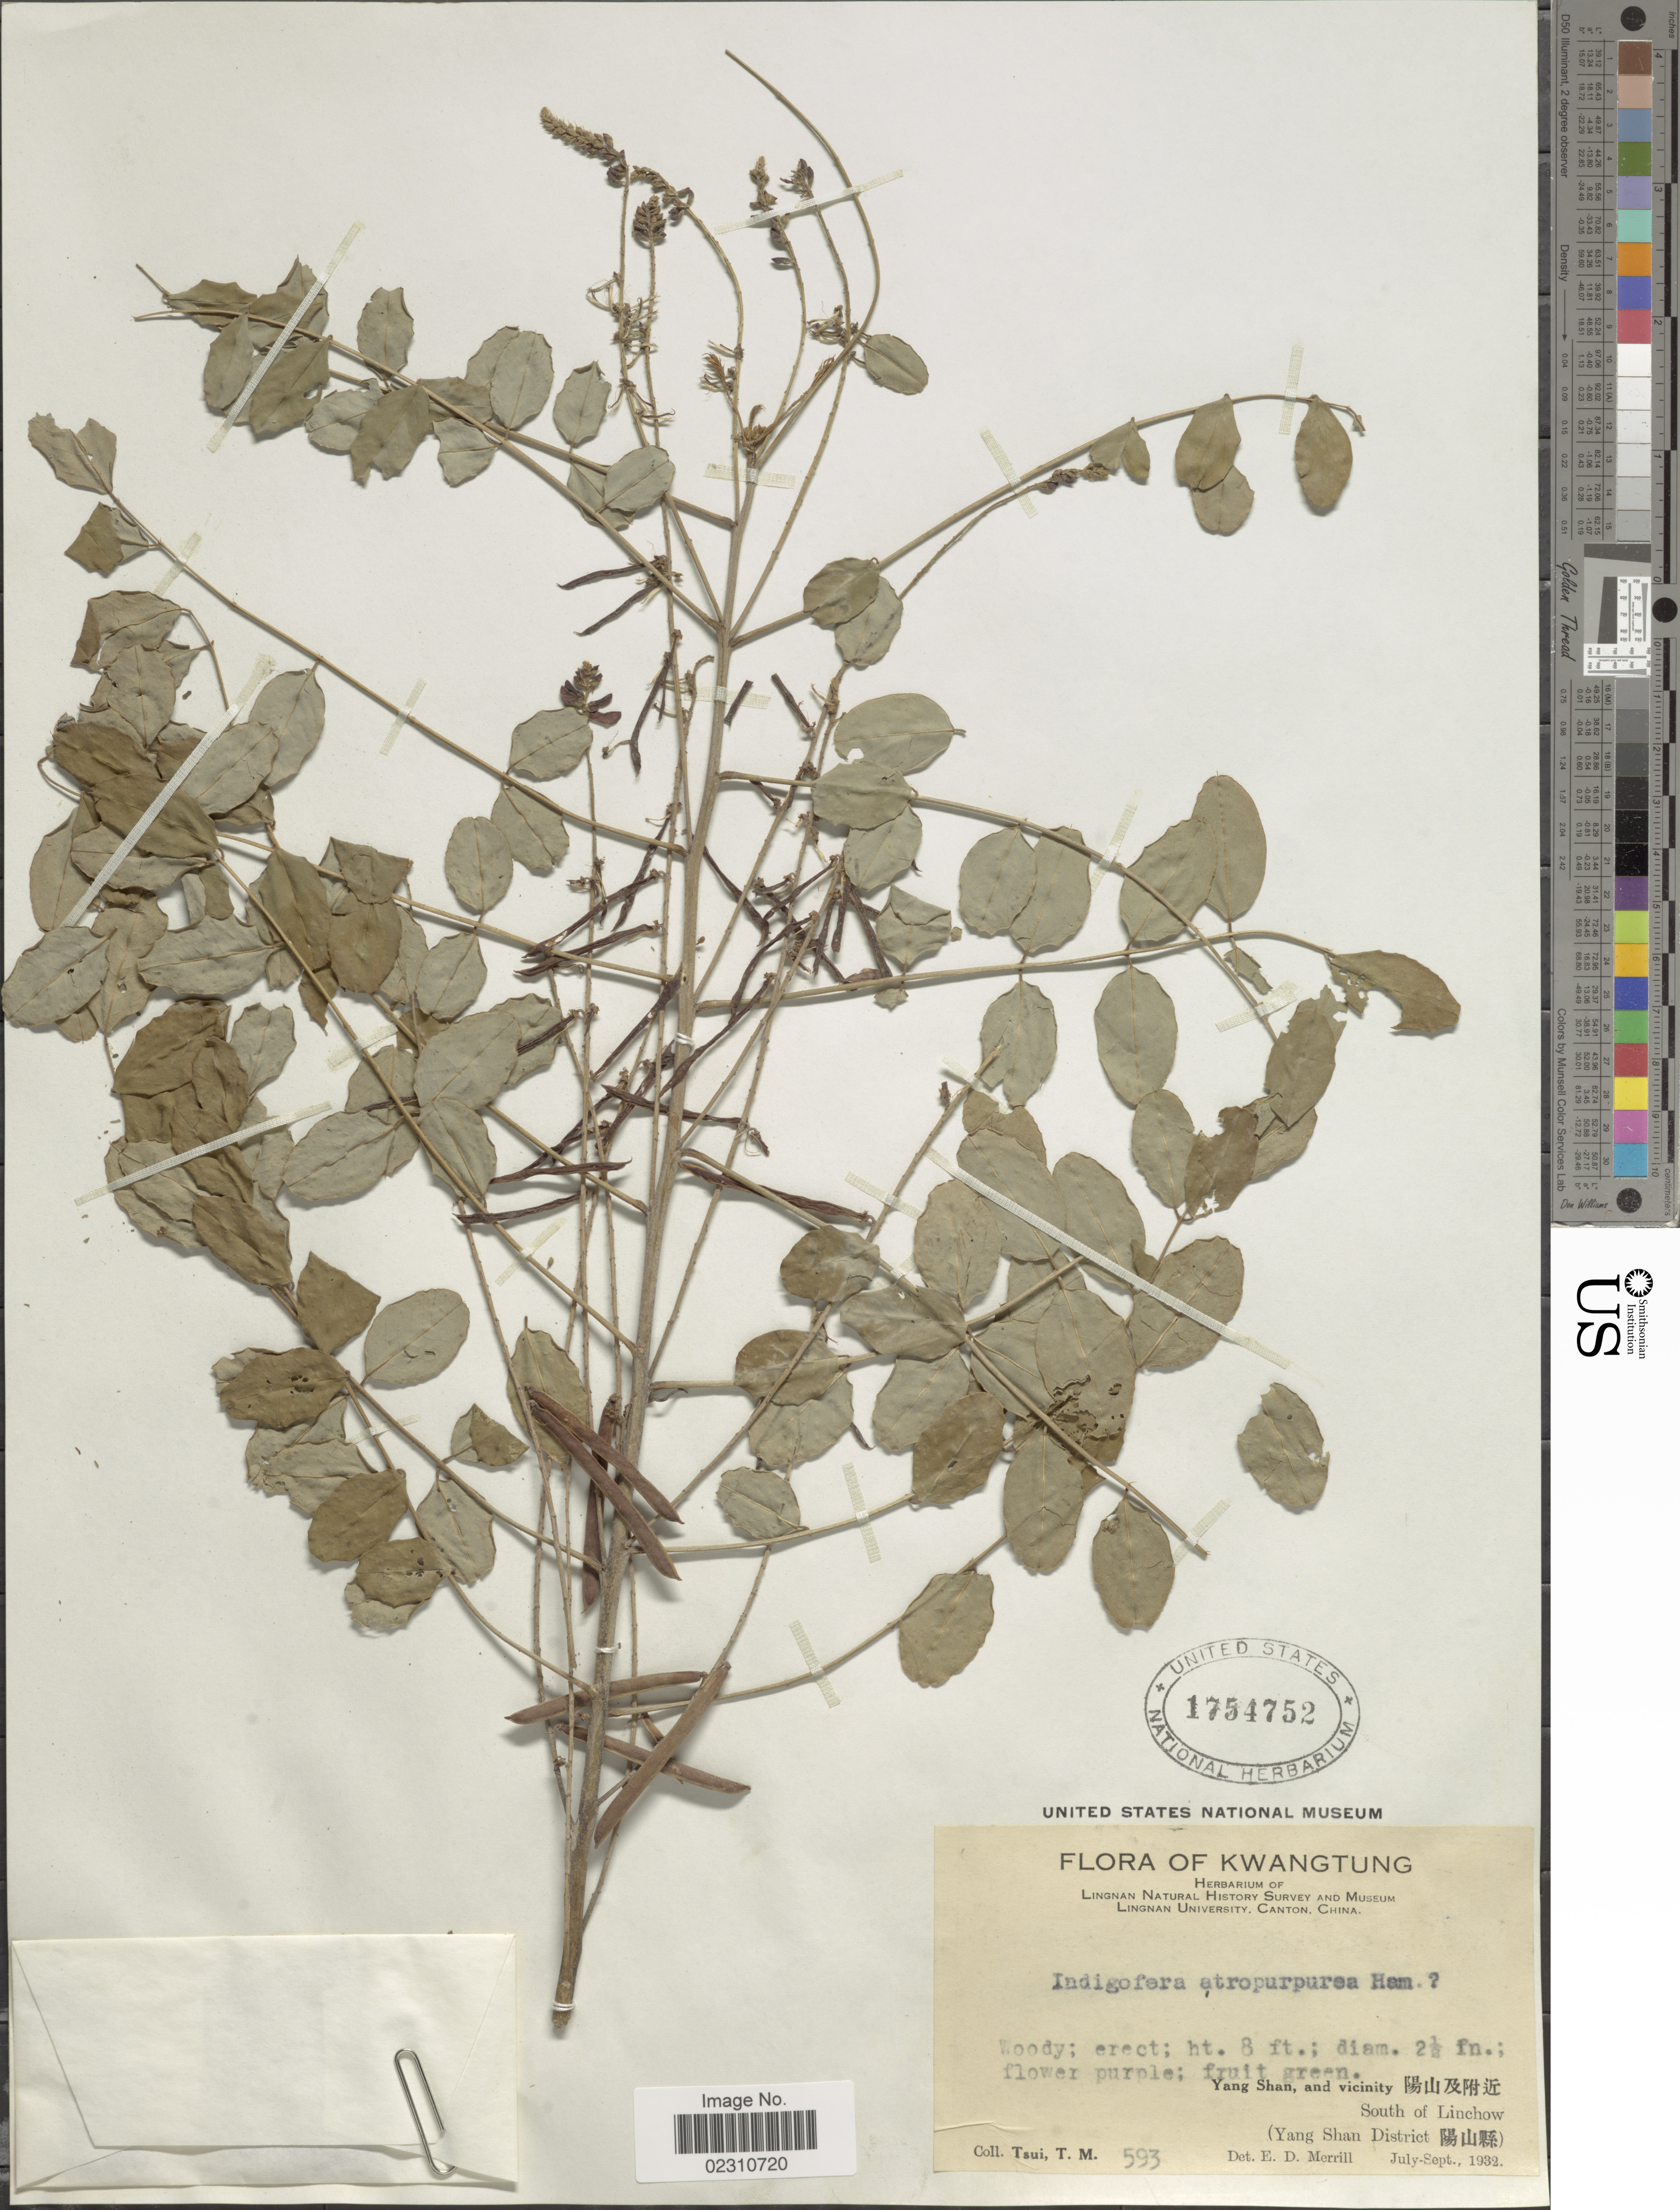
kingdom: Plantae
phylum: Tracheophyta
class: Magnoliopsida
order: Fabales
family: Fabaceae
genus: Indigofera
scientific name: Indigofera atropurpurea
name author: Hornem.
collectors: T. Tsui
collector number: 593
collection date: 1932-07/1932-09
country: China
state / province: Guangdong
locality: Kwatung,Yang Shan, and vicinity South of Linchow (Yang Shan District).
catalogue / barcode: US 1754752